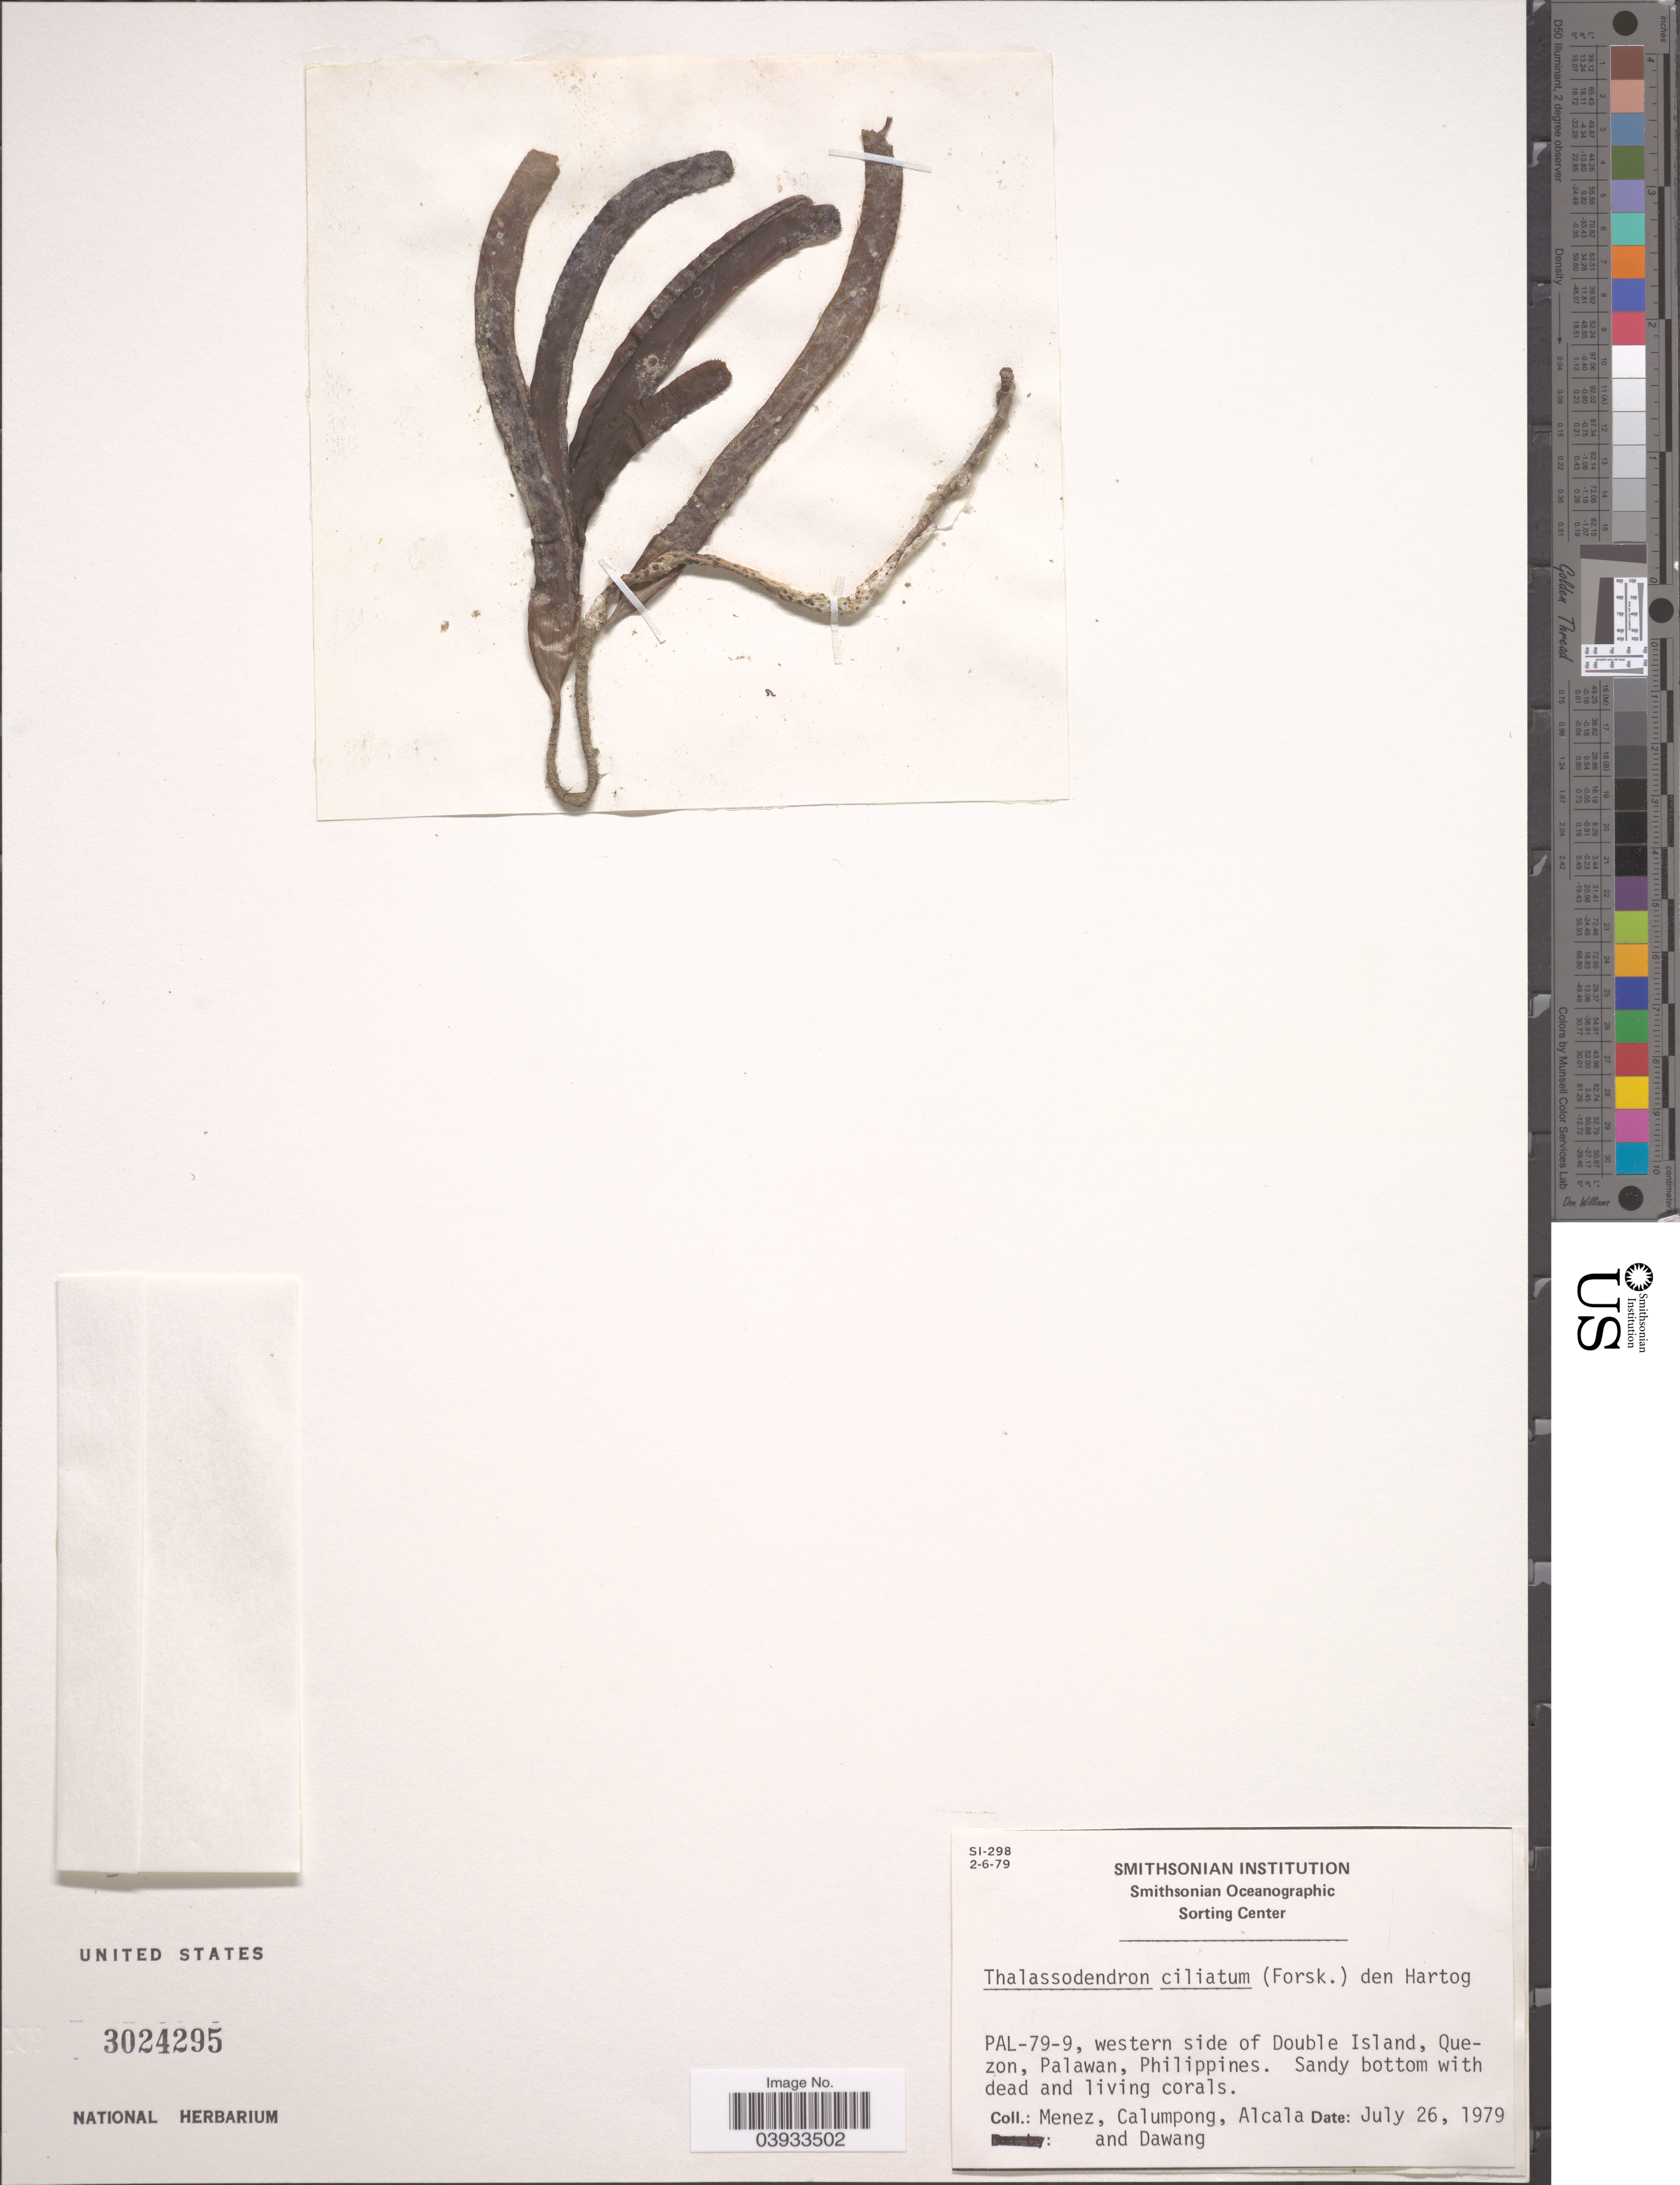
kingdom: Plantae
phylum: Tracheophyta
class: Liliopsida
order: Alismatales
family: Cymodoceaceae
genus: Thalassodendron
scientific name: Thalassodendron ciliatum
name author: (Forssk.) Hartog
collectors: Menez, Calumpong, Alcala & Dawang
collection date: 1979-07-26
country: Philippines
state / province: Mimaropa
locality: PAL-79-9, western side of Double Island, Quezon, Palawan.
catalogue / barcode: US 3024295